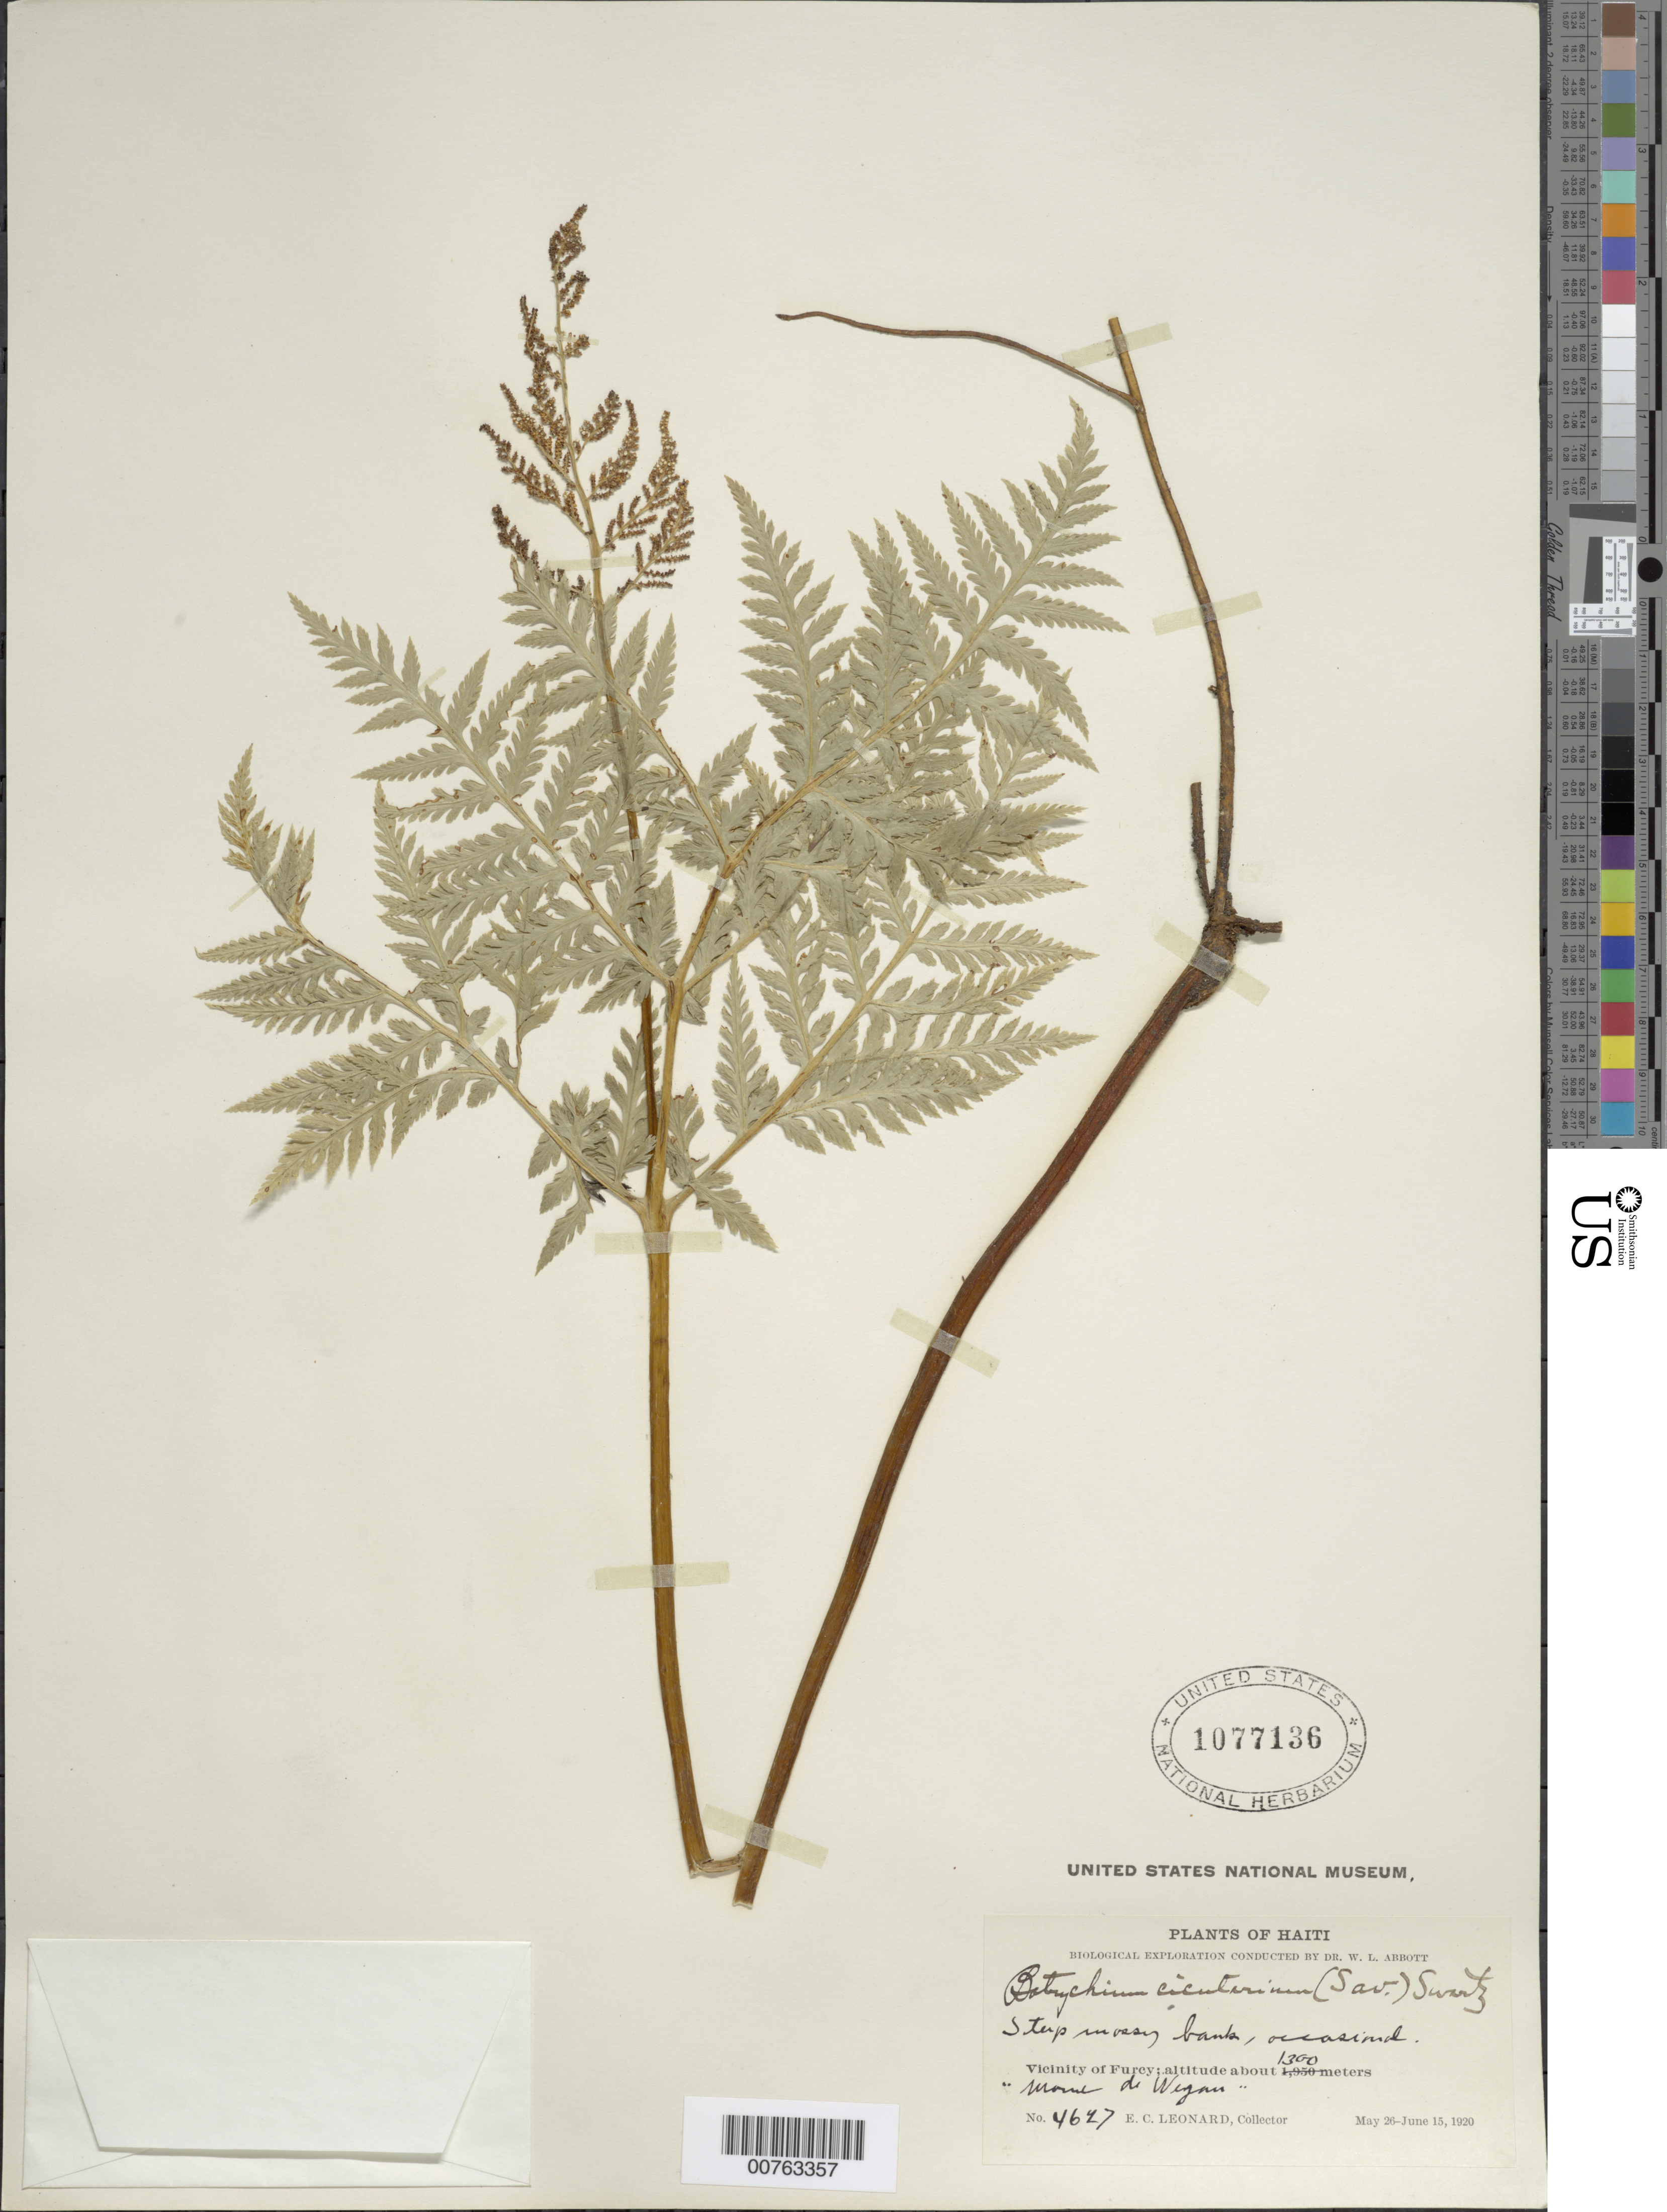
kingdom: Plantae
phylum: Tracheophyta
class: Polypodiopsida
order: Ophioglossales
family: Ophioglossaceae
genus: Botrychium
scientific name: Botrychium virginianum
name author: (L.) Sw.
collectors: E. C. Leonard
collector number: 4627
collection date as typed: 26 May 1920 15 Jun 1920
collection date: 1920-05-26/1920-06-15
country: Haiti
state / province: Ouest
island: Hispaniola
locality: Vicinity of Furcy, Morne de Wezan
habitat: Steep mossy banks, occasional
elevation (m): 1300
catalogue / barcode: US 1077136